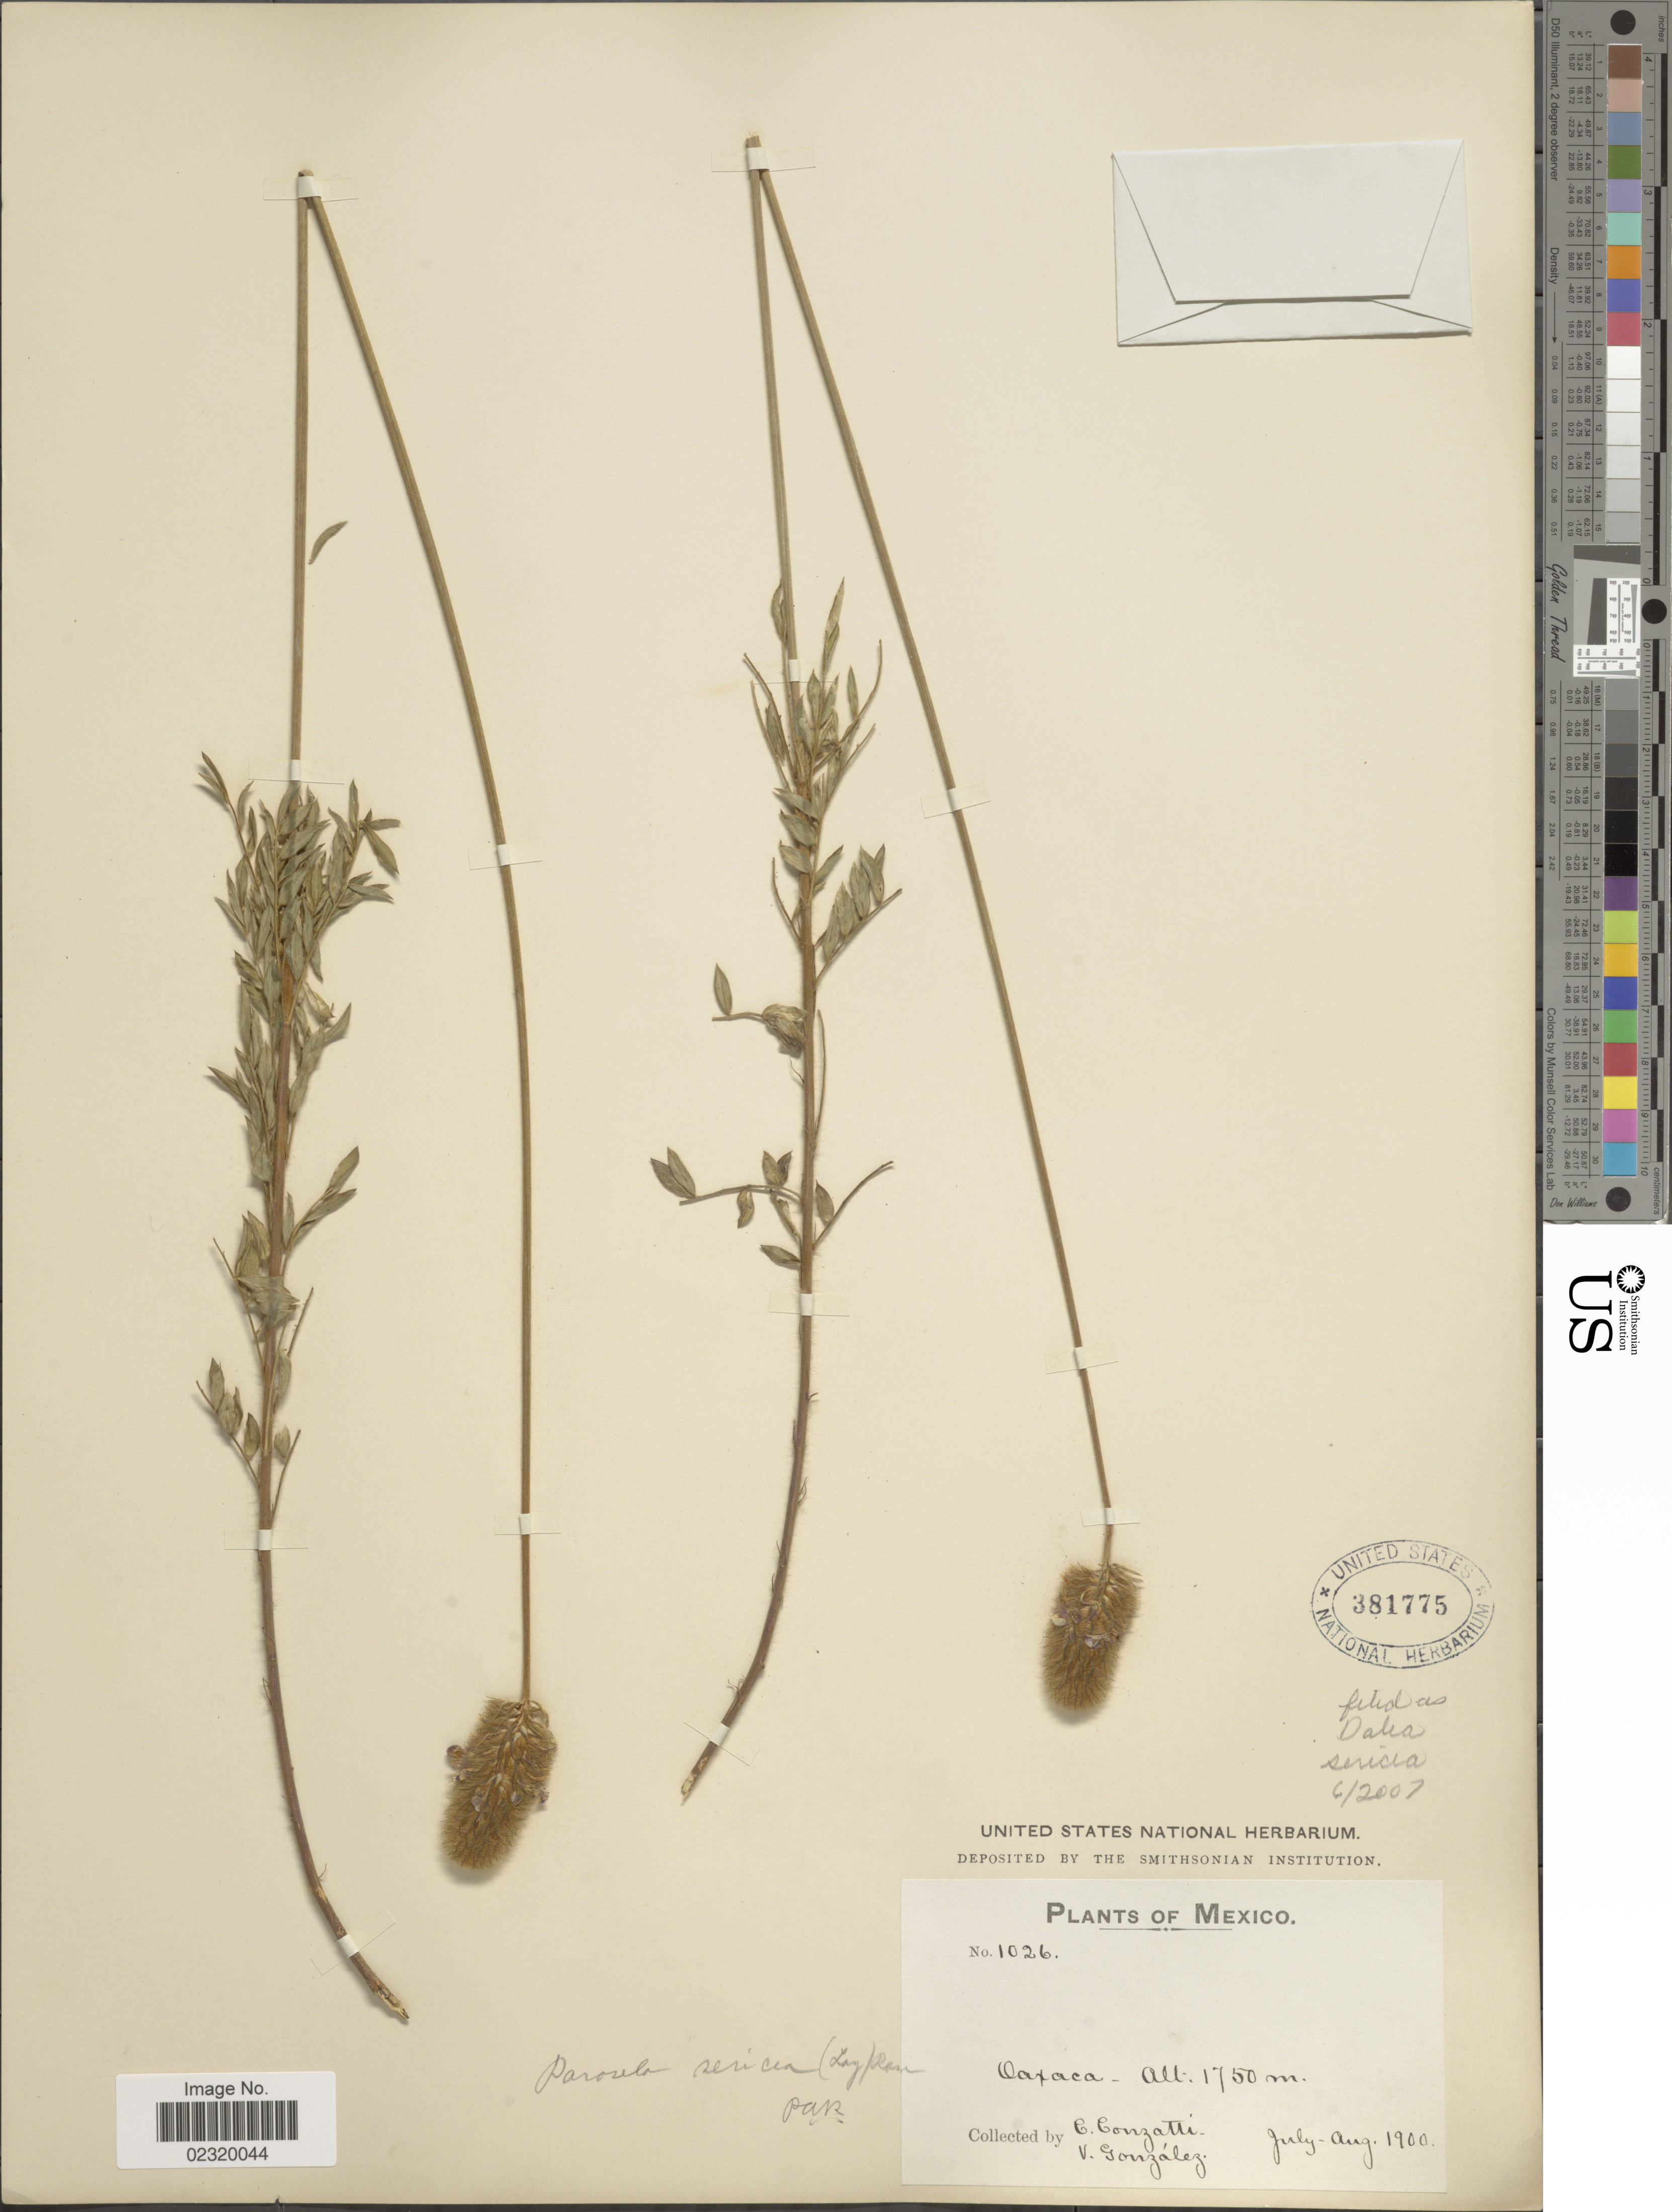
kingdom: Plantae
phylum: Tracheophyta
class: Magnoliopsida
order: Fabales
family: Fabaceae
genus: Dalea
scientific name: Dalea sericea var. sericea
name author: Lag.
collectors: C. Conzatti & V. González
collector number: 1026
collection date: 1900-07/1900-08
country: Mexico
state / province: Oaxaca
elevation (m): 1750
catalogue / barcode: US 381775